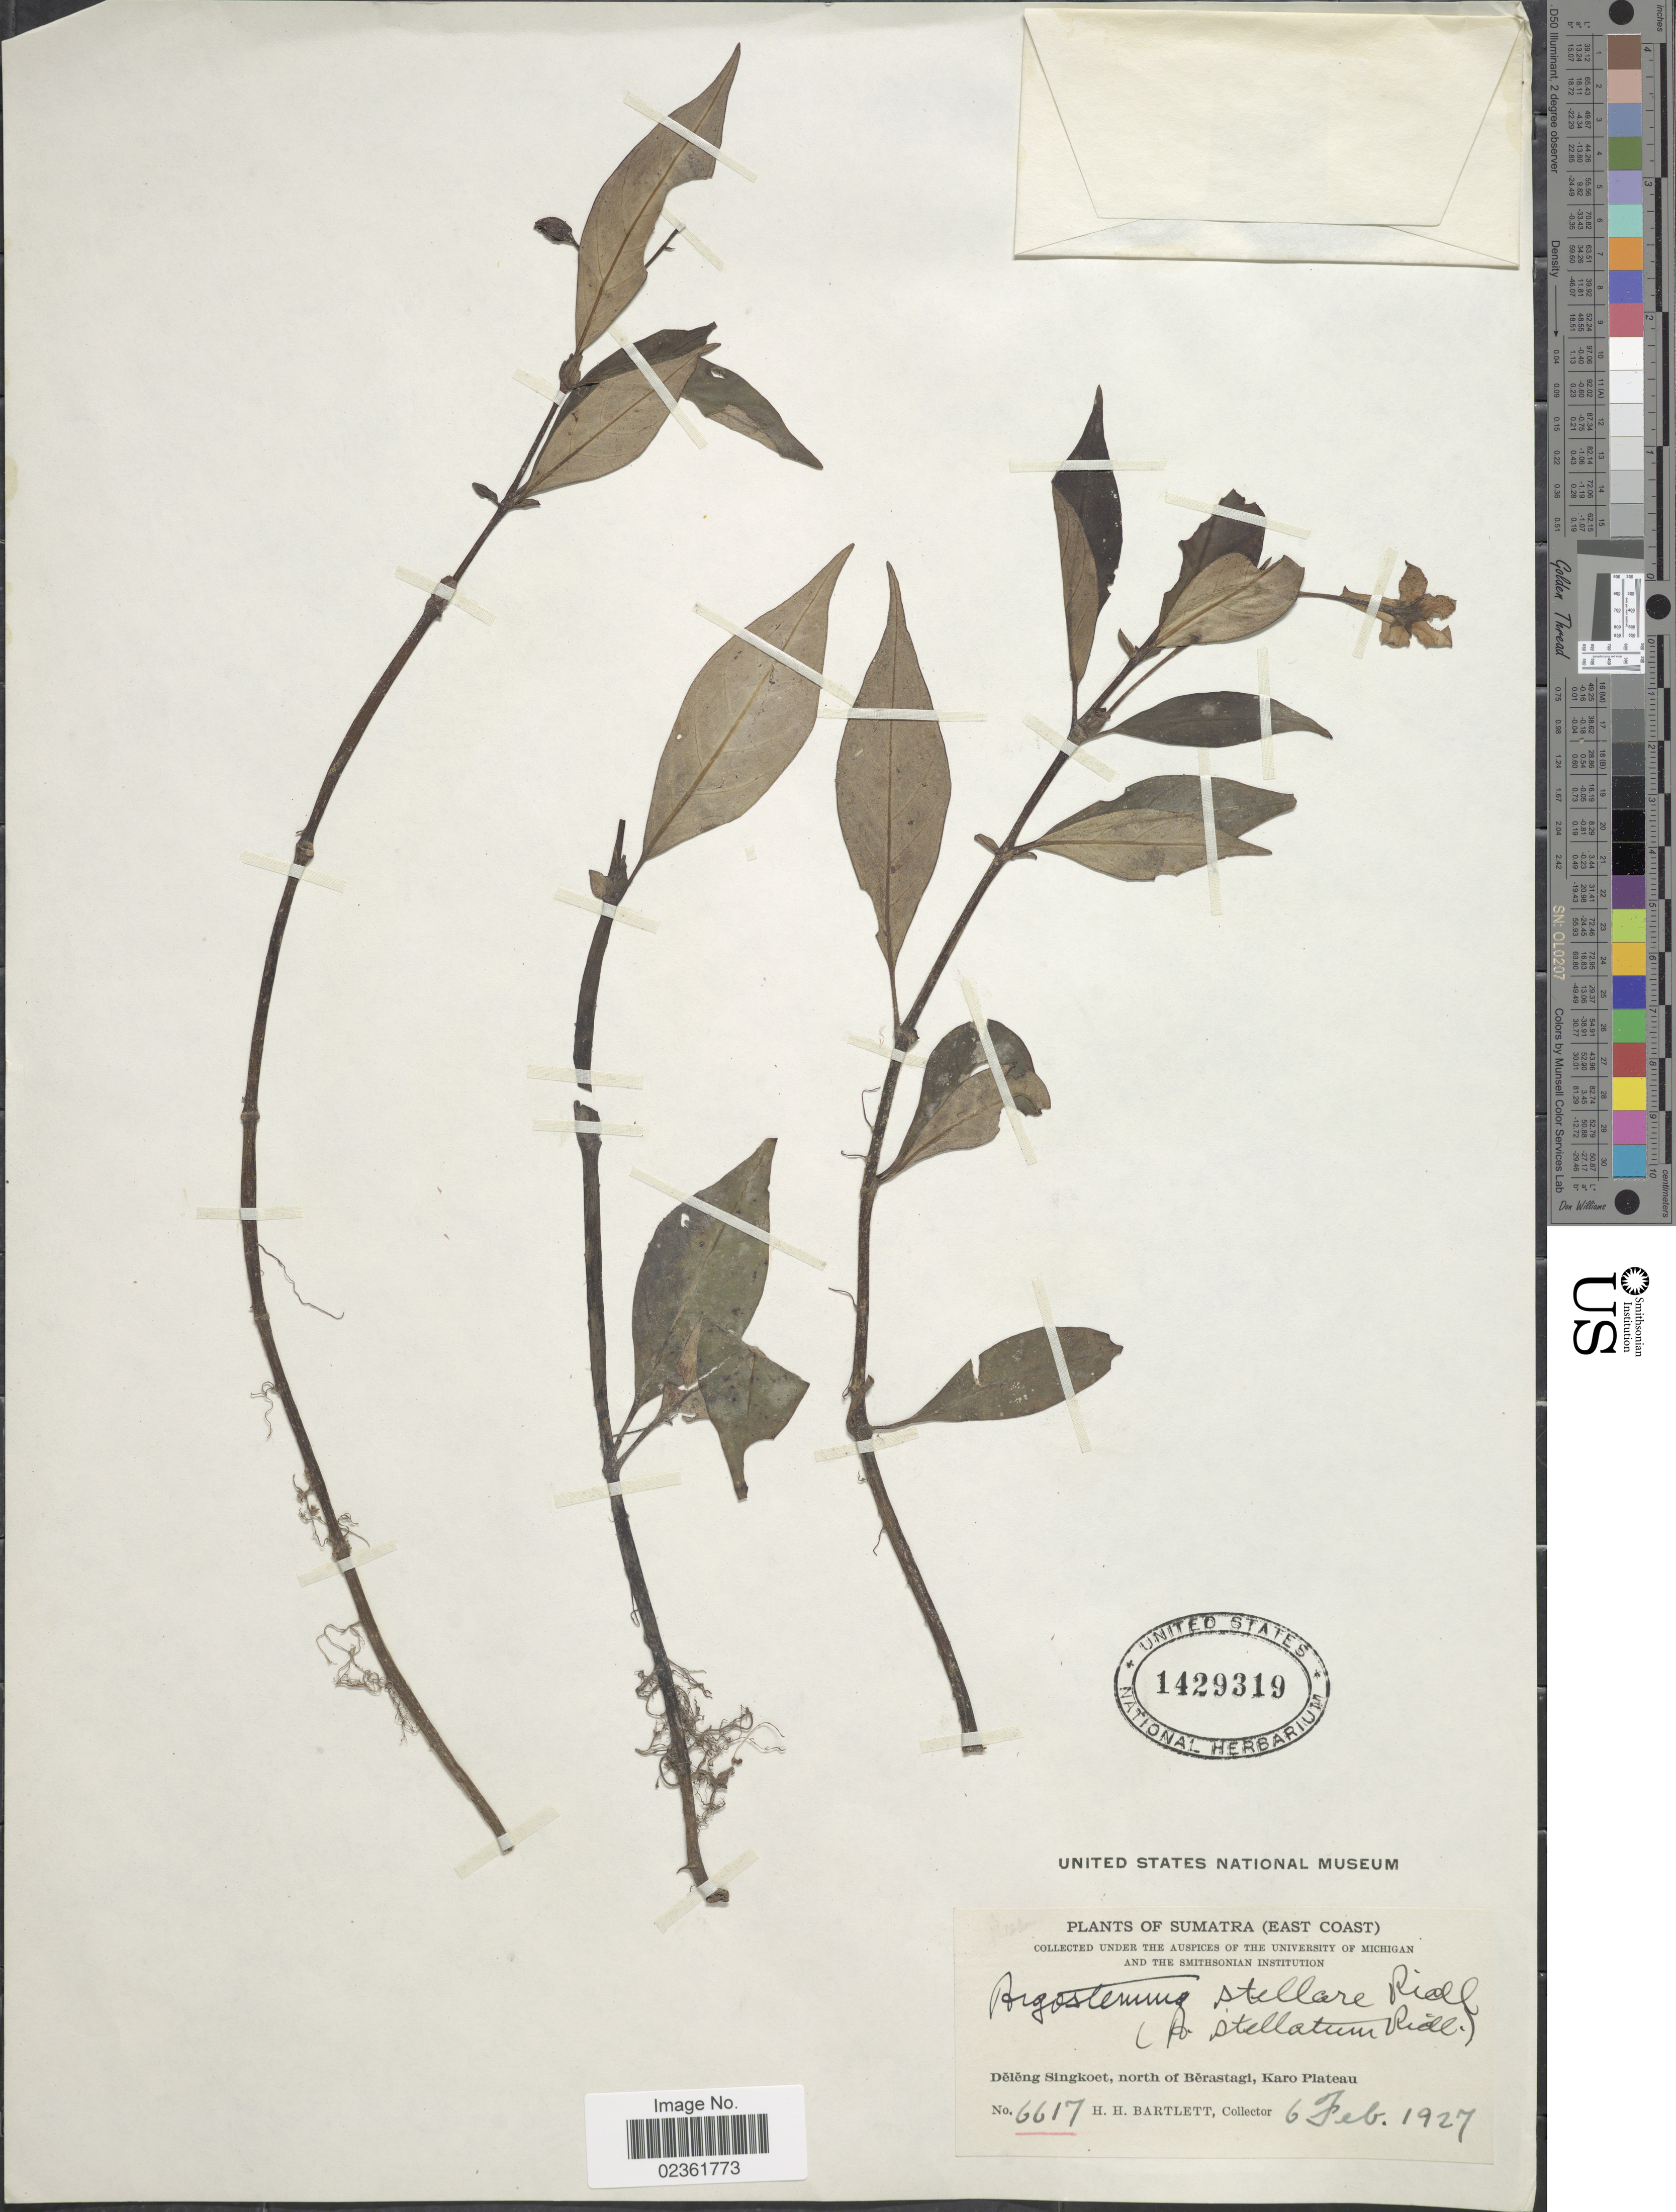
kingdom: Plantae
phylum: Tracheophyta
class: Magnoliopsida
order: Gentianales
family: Rubiaceae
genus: Argostemma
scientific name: Argostemma stellare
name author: Ridl.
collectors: H. H. Bartlett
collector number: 6617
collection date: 1927-02-06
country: Indonesia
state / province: Sumatra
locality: (East Coast), Deleng Singkoet, north of Berastagi, Karo Plateau.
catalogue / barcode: US 1429319